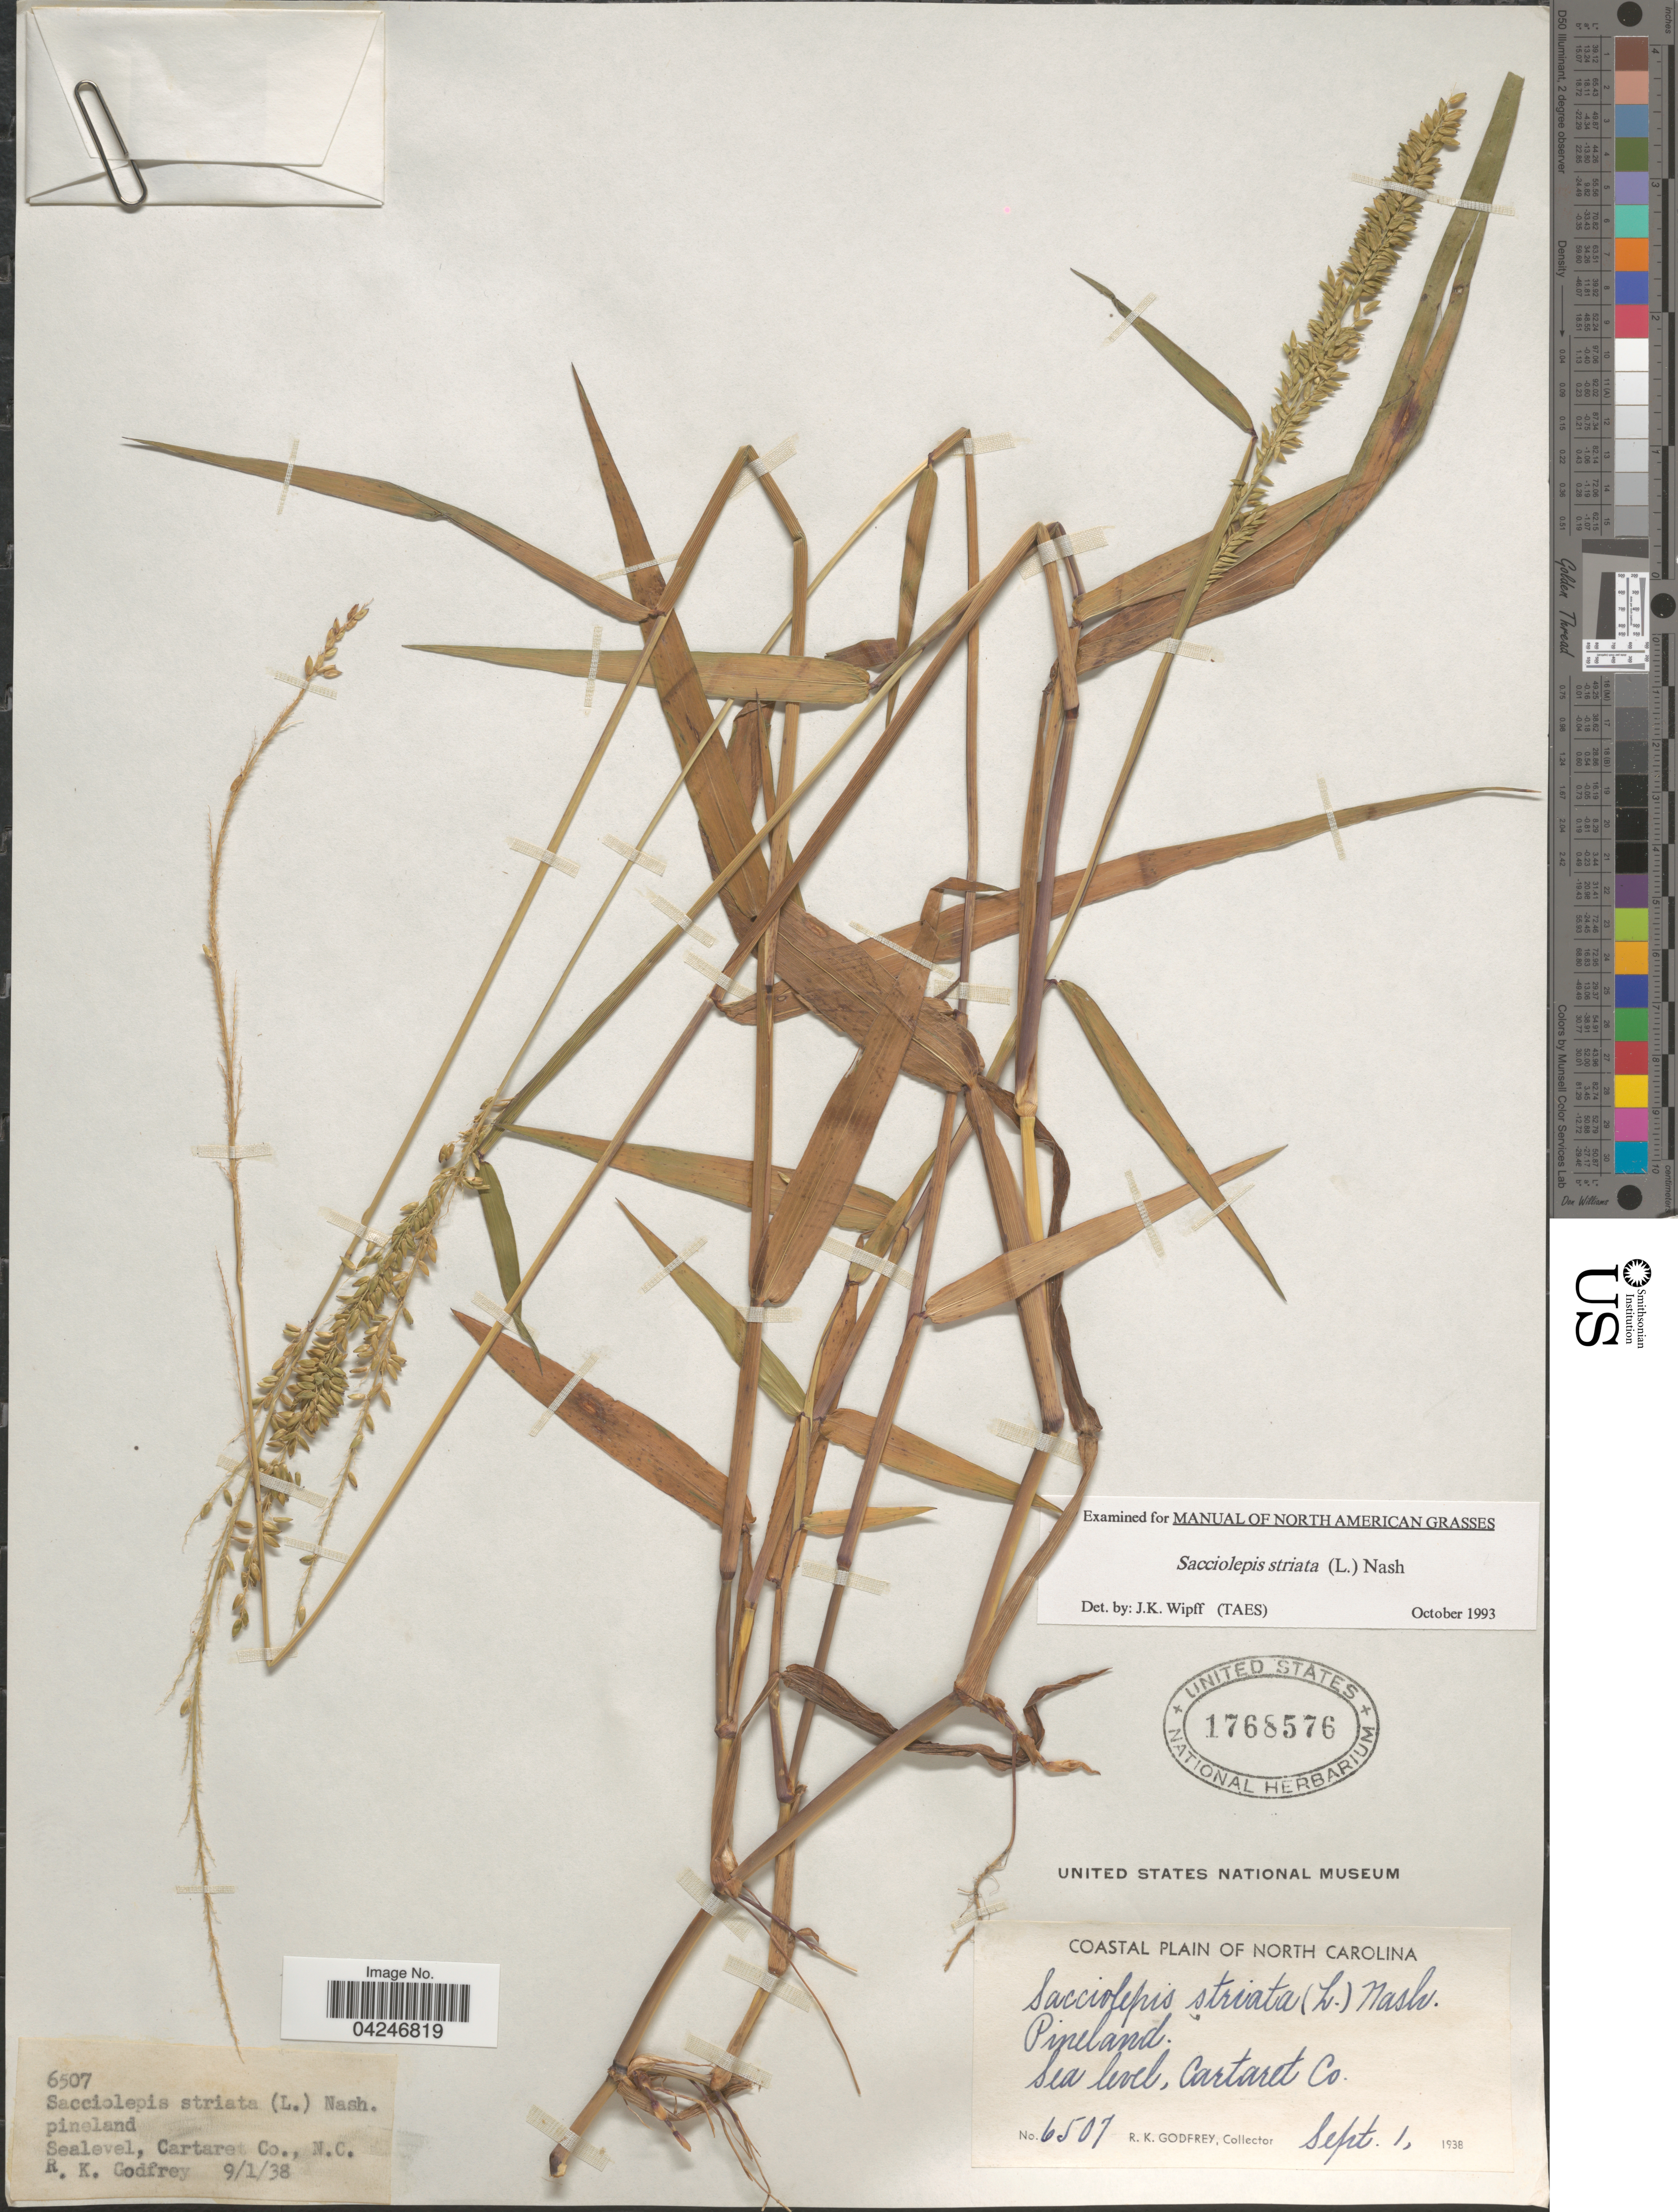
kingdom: Plantae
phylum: Tracheophyta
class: Liliopsida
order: Poales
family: Poaceae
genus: Sacciolepis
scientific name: Sacciolepis striata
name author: (L.) Nash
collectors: R. K. Godfrey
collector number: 6507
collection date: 1938-09-01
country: United States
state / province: North Carolina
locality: Coastal Plain of North Carolina. Cartaret Co.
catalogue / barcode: US 1768576